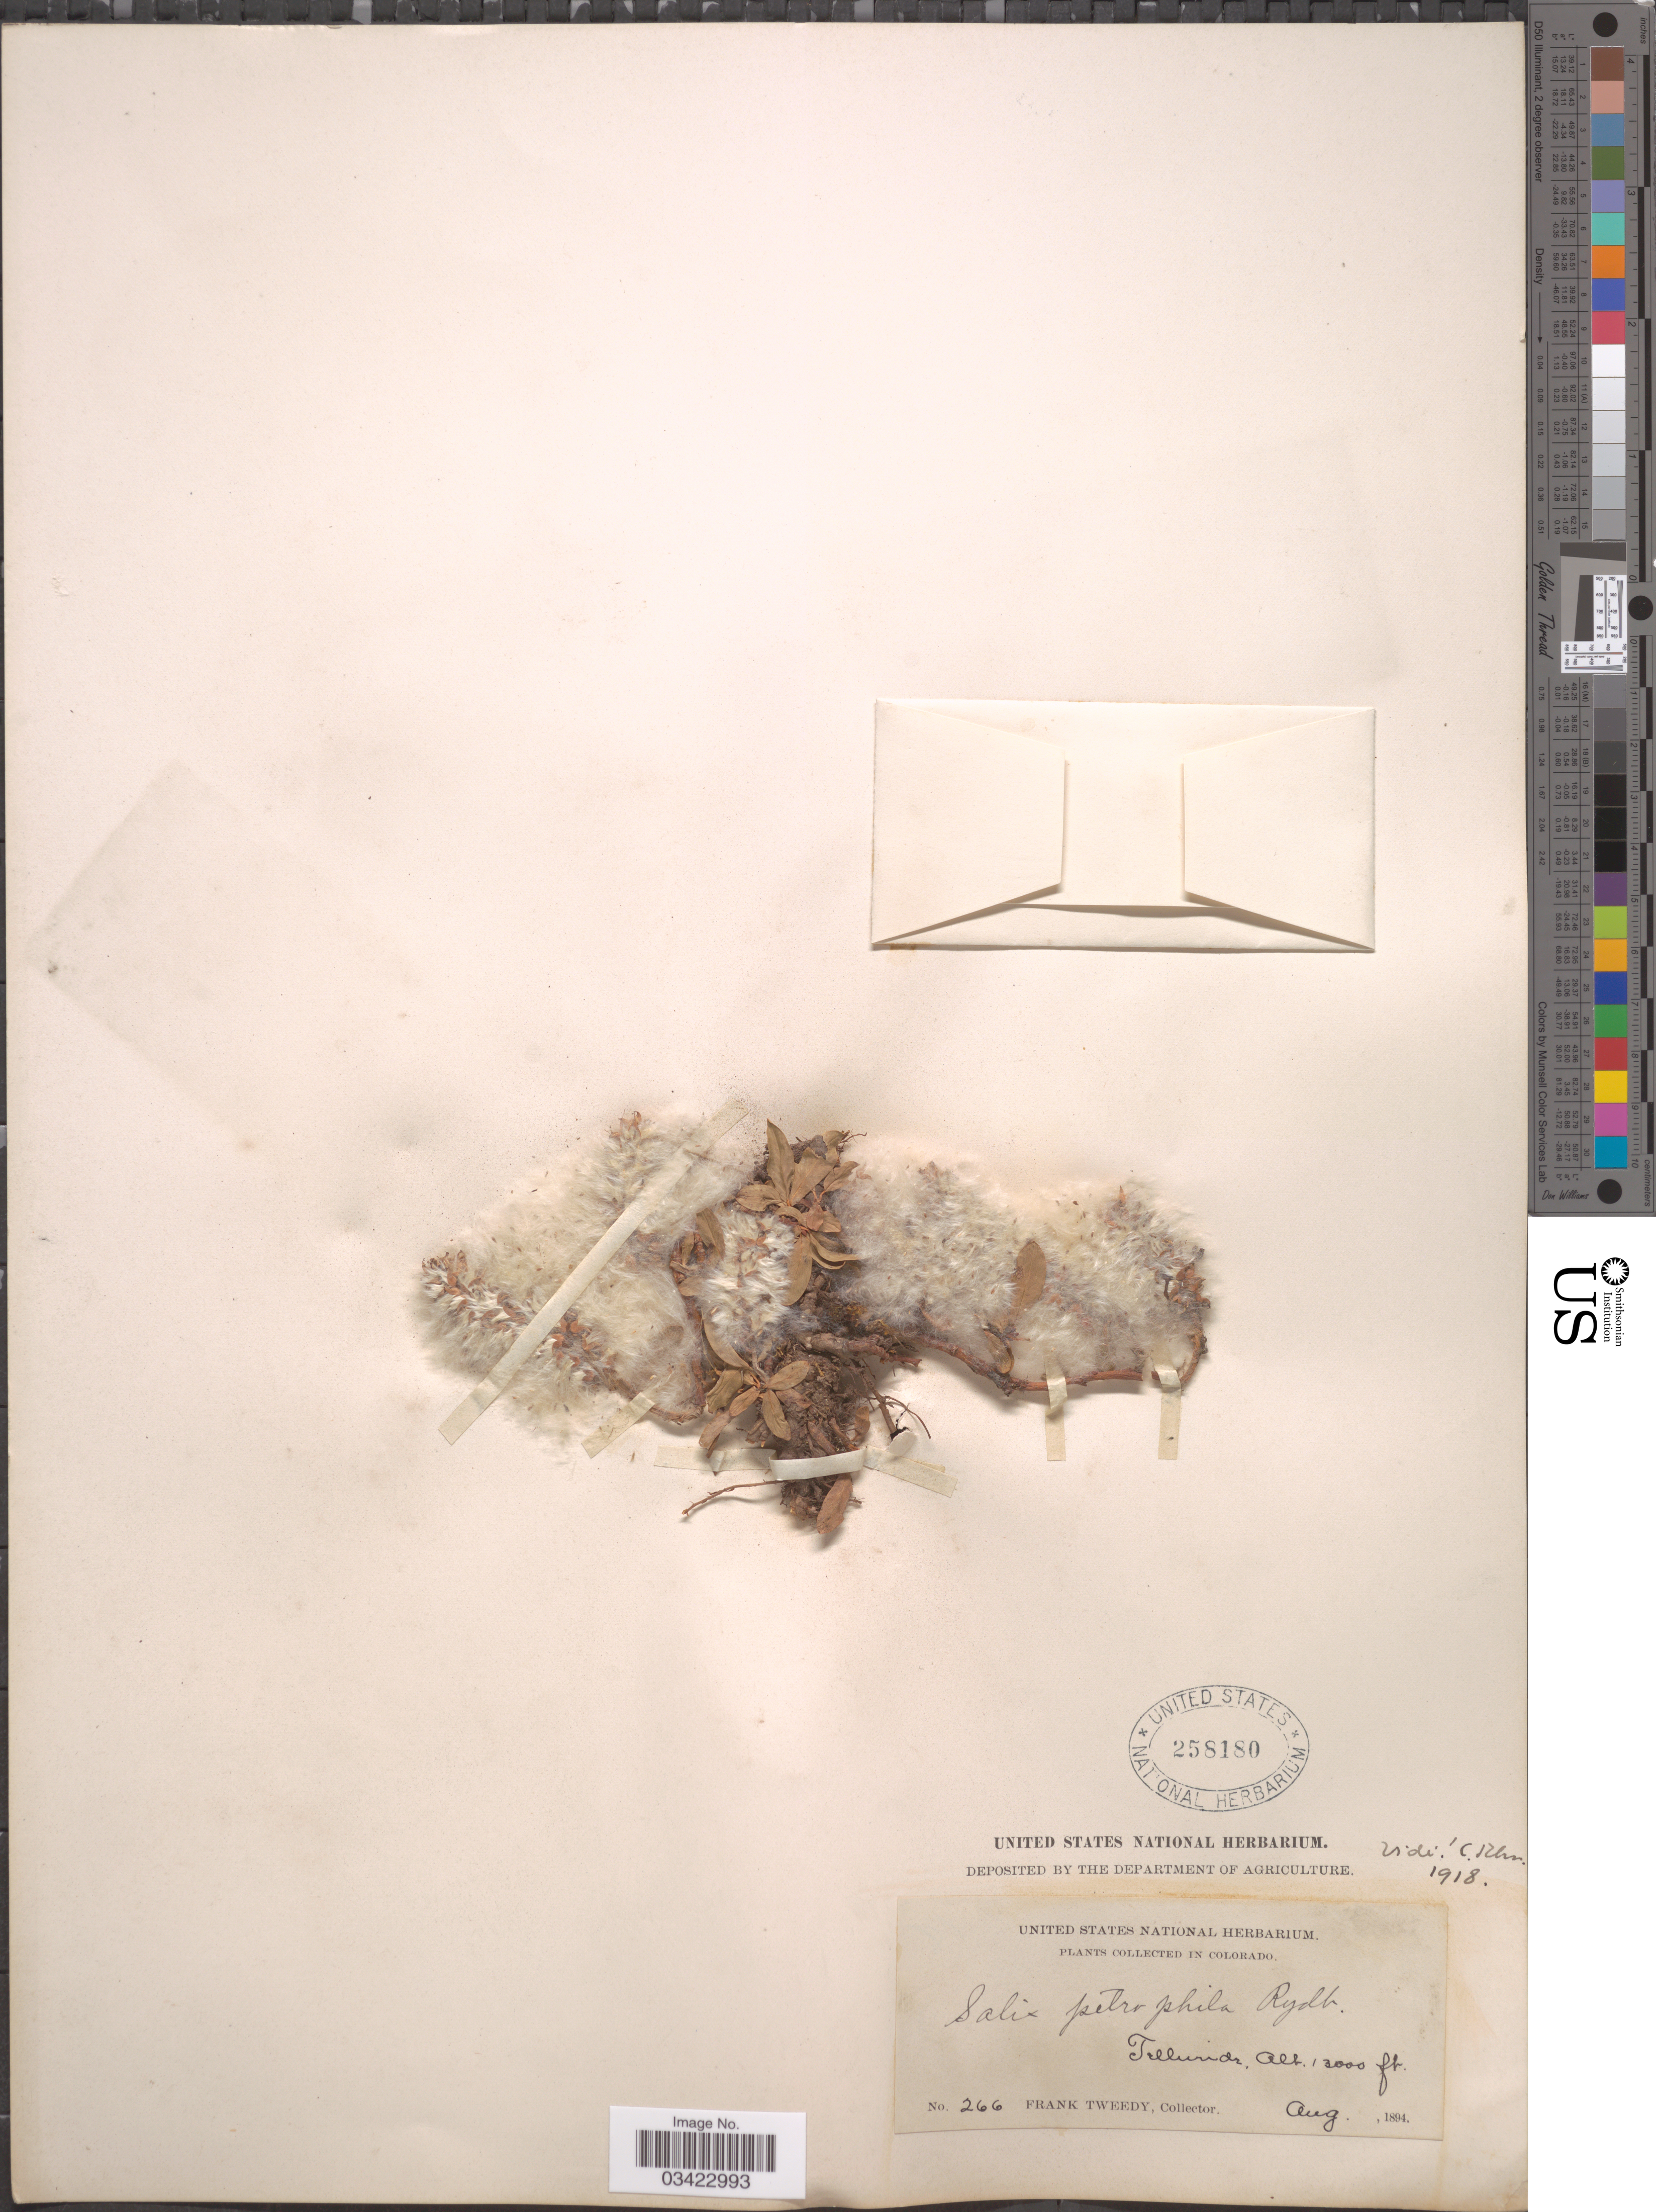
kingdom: Plantae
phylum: Tracheophyta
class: Magnoliopsida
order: Malpighiales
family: Salicaceae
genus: Salix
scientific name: Salix anglorum var. antiplasta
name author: C.K. Schneid.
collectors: F. Tweedy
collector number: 266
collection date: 1894-08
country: United States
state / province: Colorado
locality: Telluride.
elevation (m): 3962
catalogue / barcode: US 258180